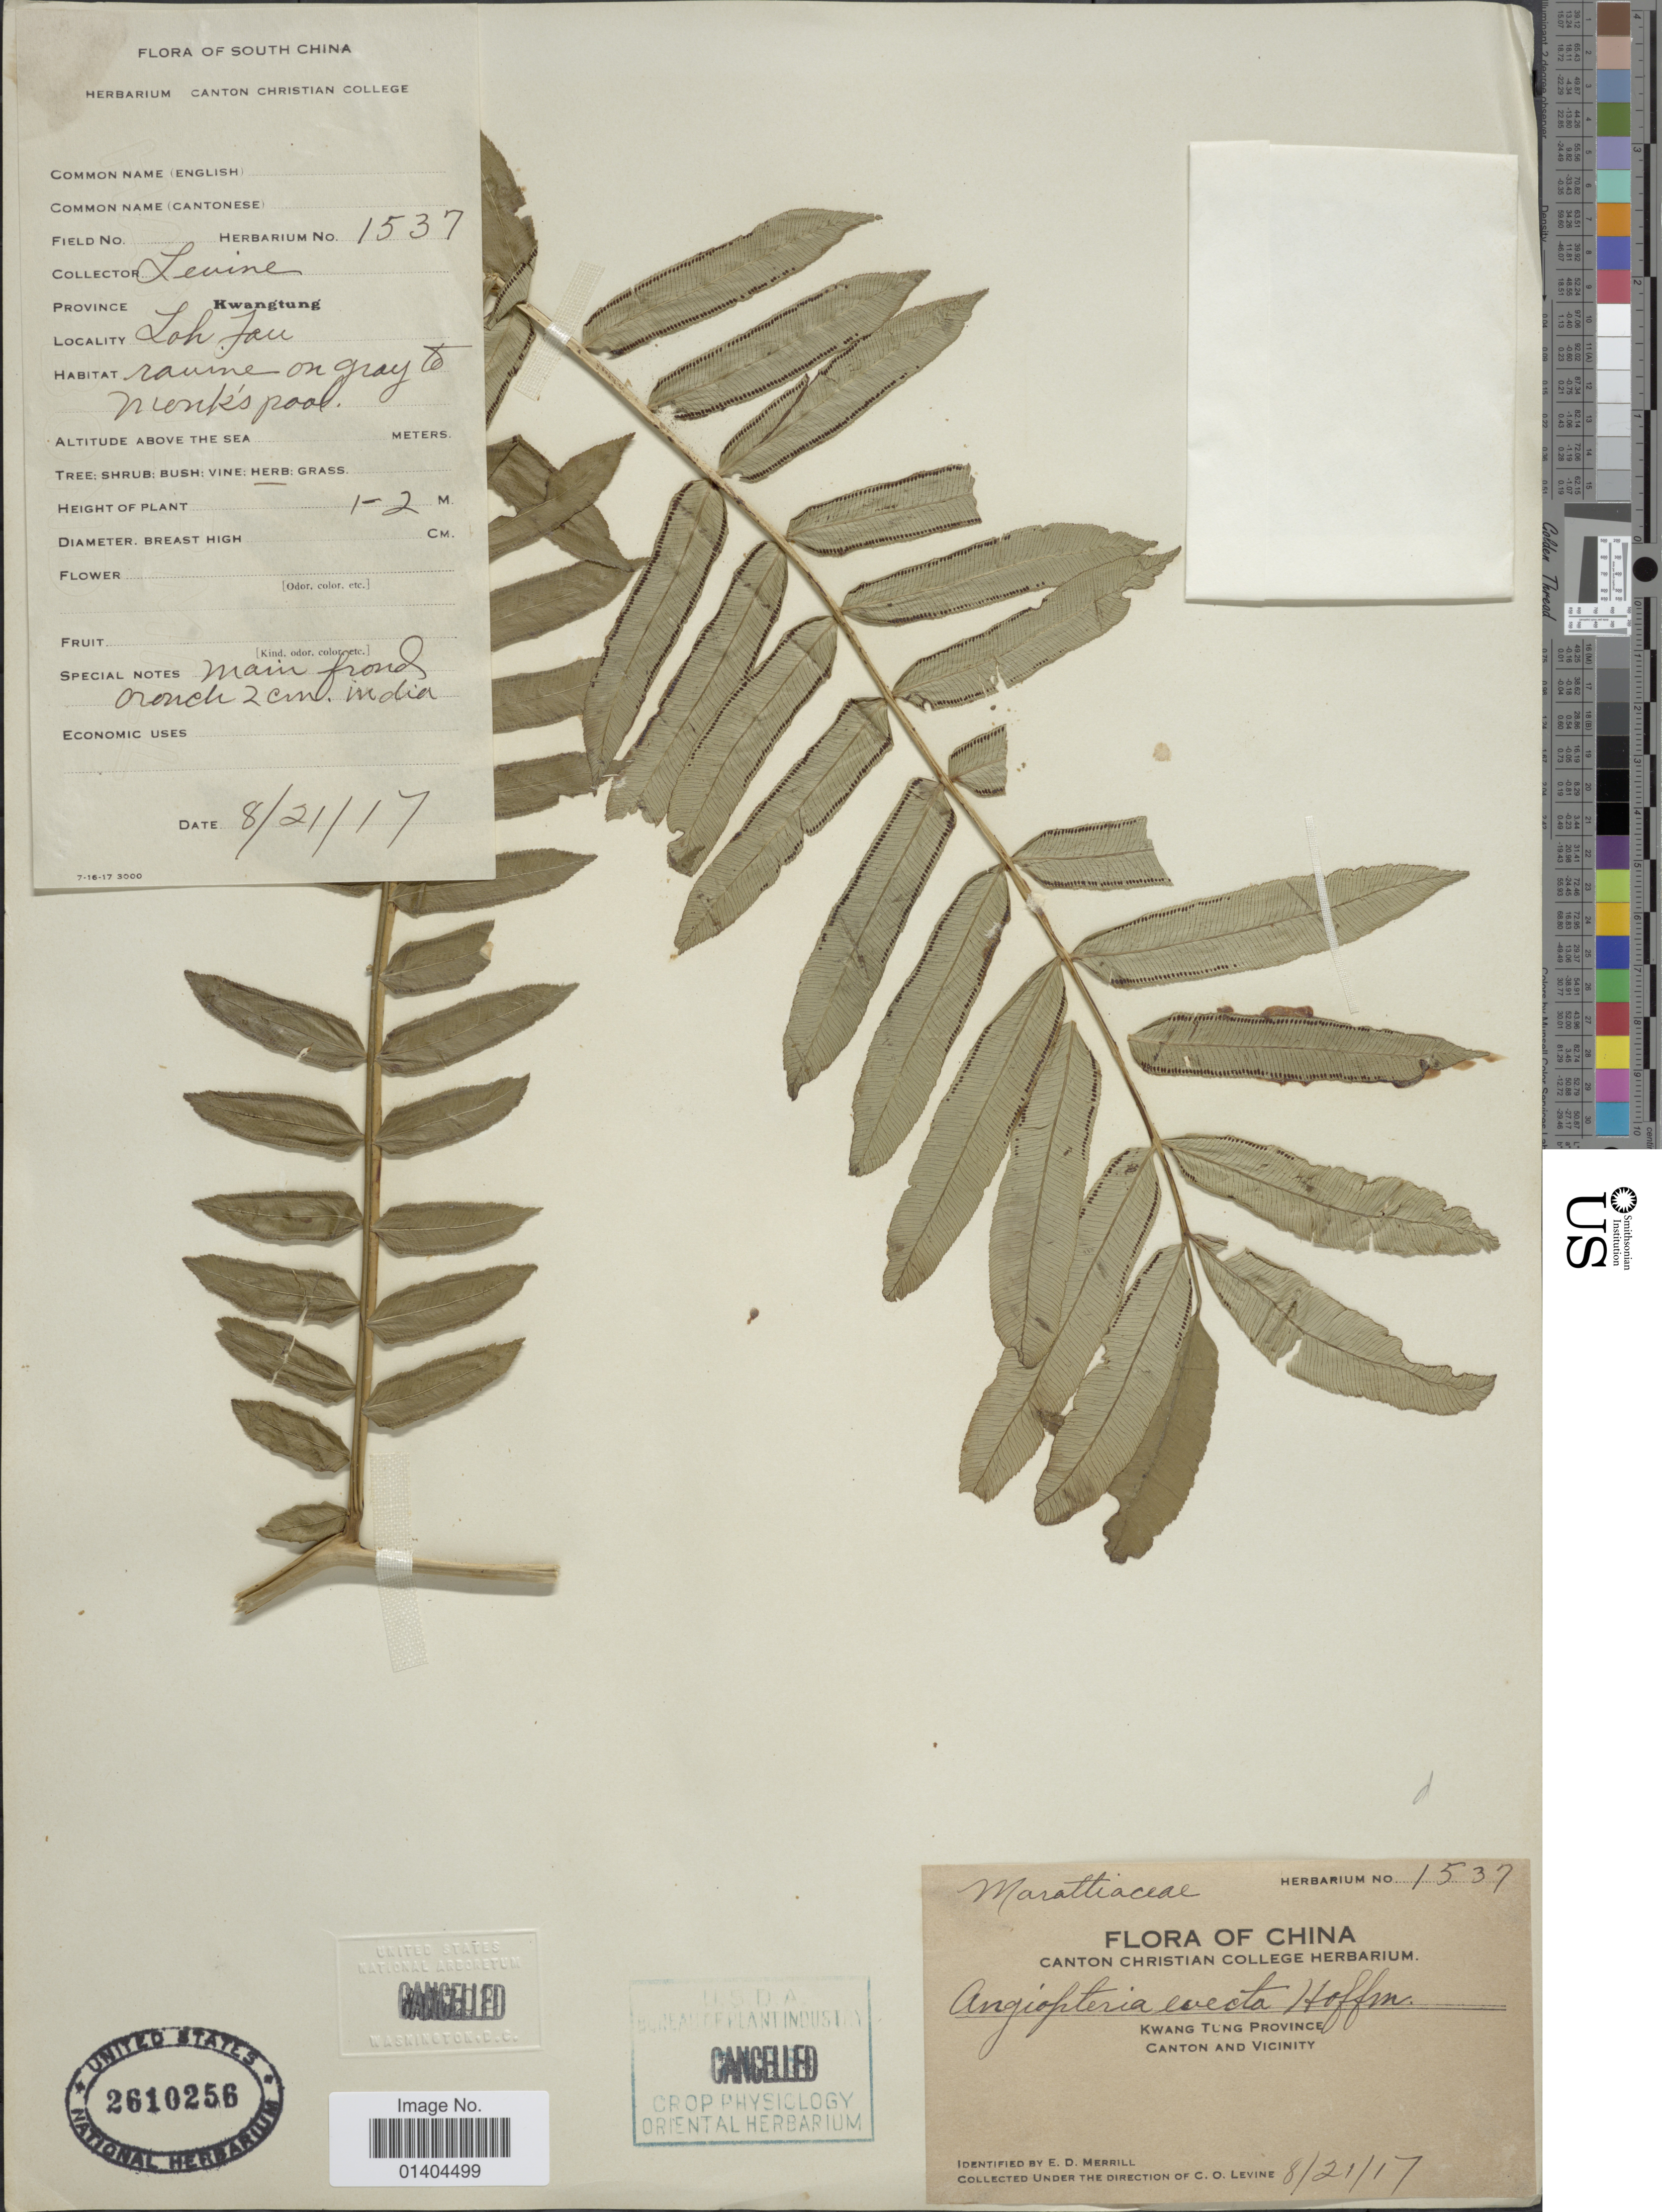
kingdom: Plantae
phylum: Tracheophyta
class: Polypodiopsida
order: Marattiales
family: Marattiaceae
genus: Angiopteris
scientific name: Angiopteris evecta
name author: (G. Forst.) Hoffm.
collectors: C. O. Levine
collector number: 1537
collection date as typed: Transcribed d/m/y: 21/8/17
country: China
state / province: Guangdong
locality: Kwang Tung Province. Canton and vicinity.